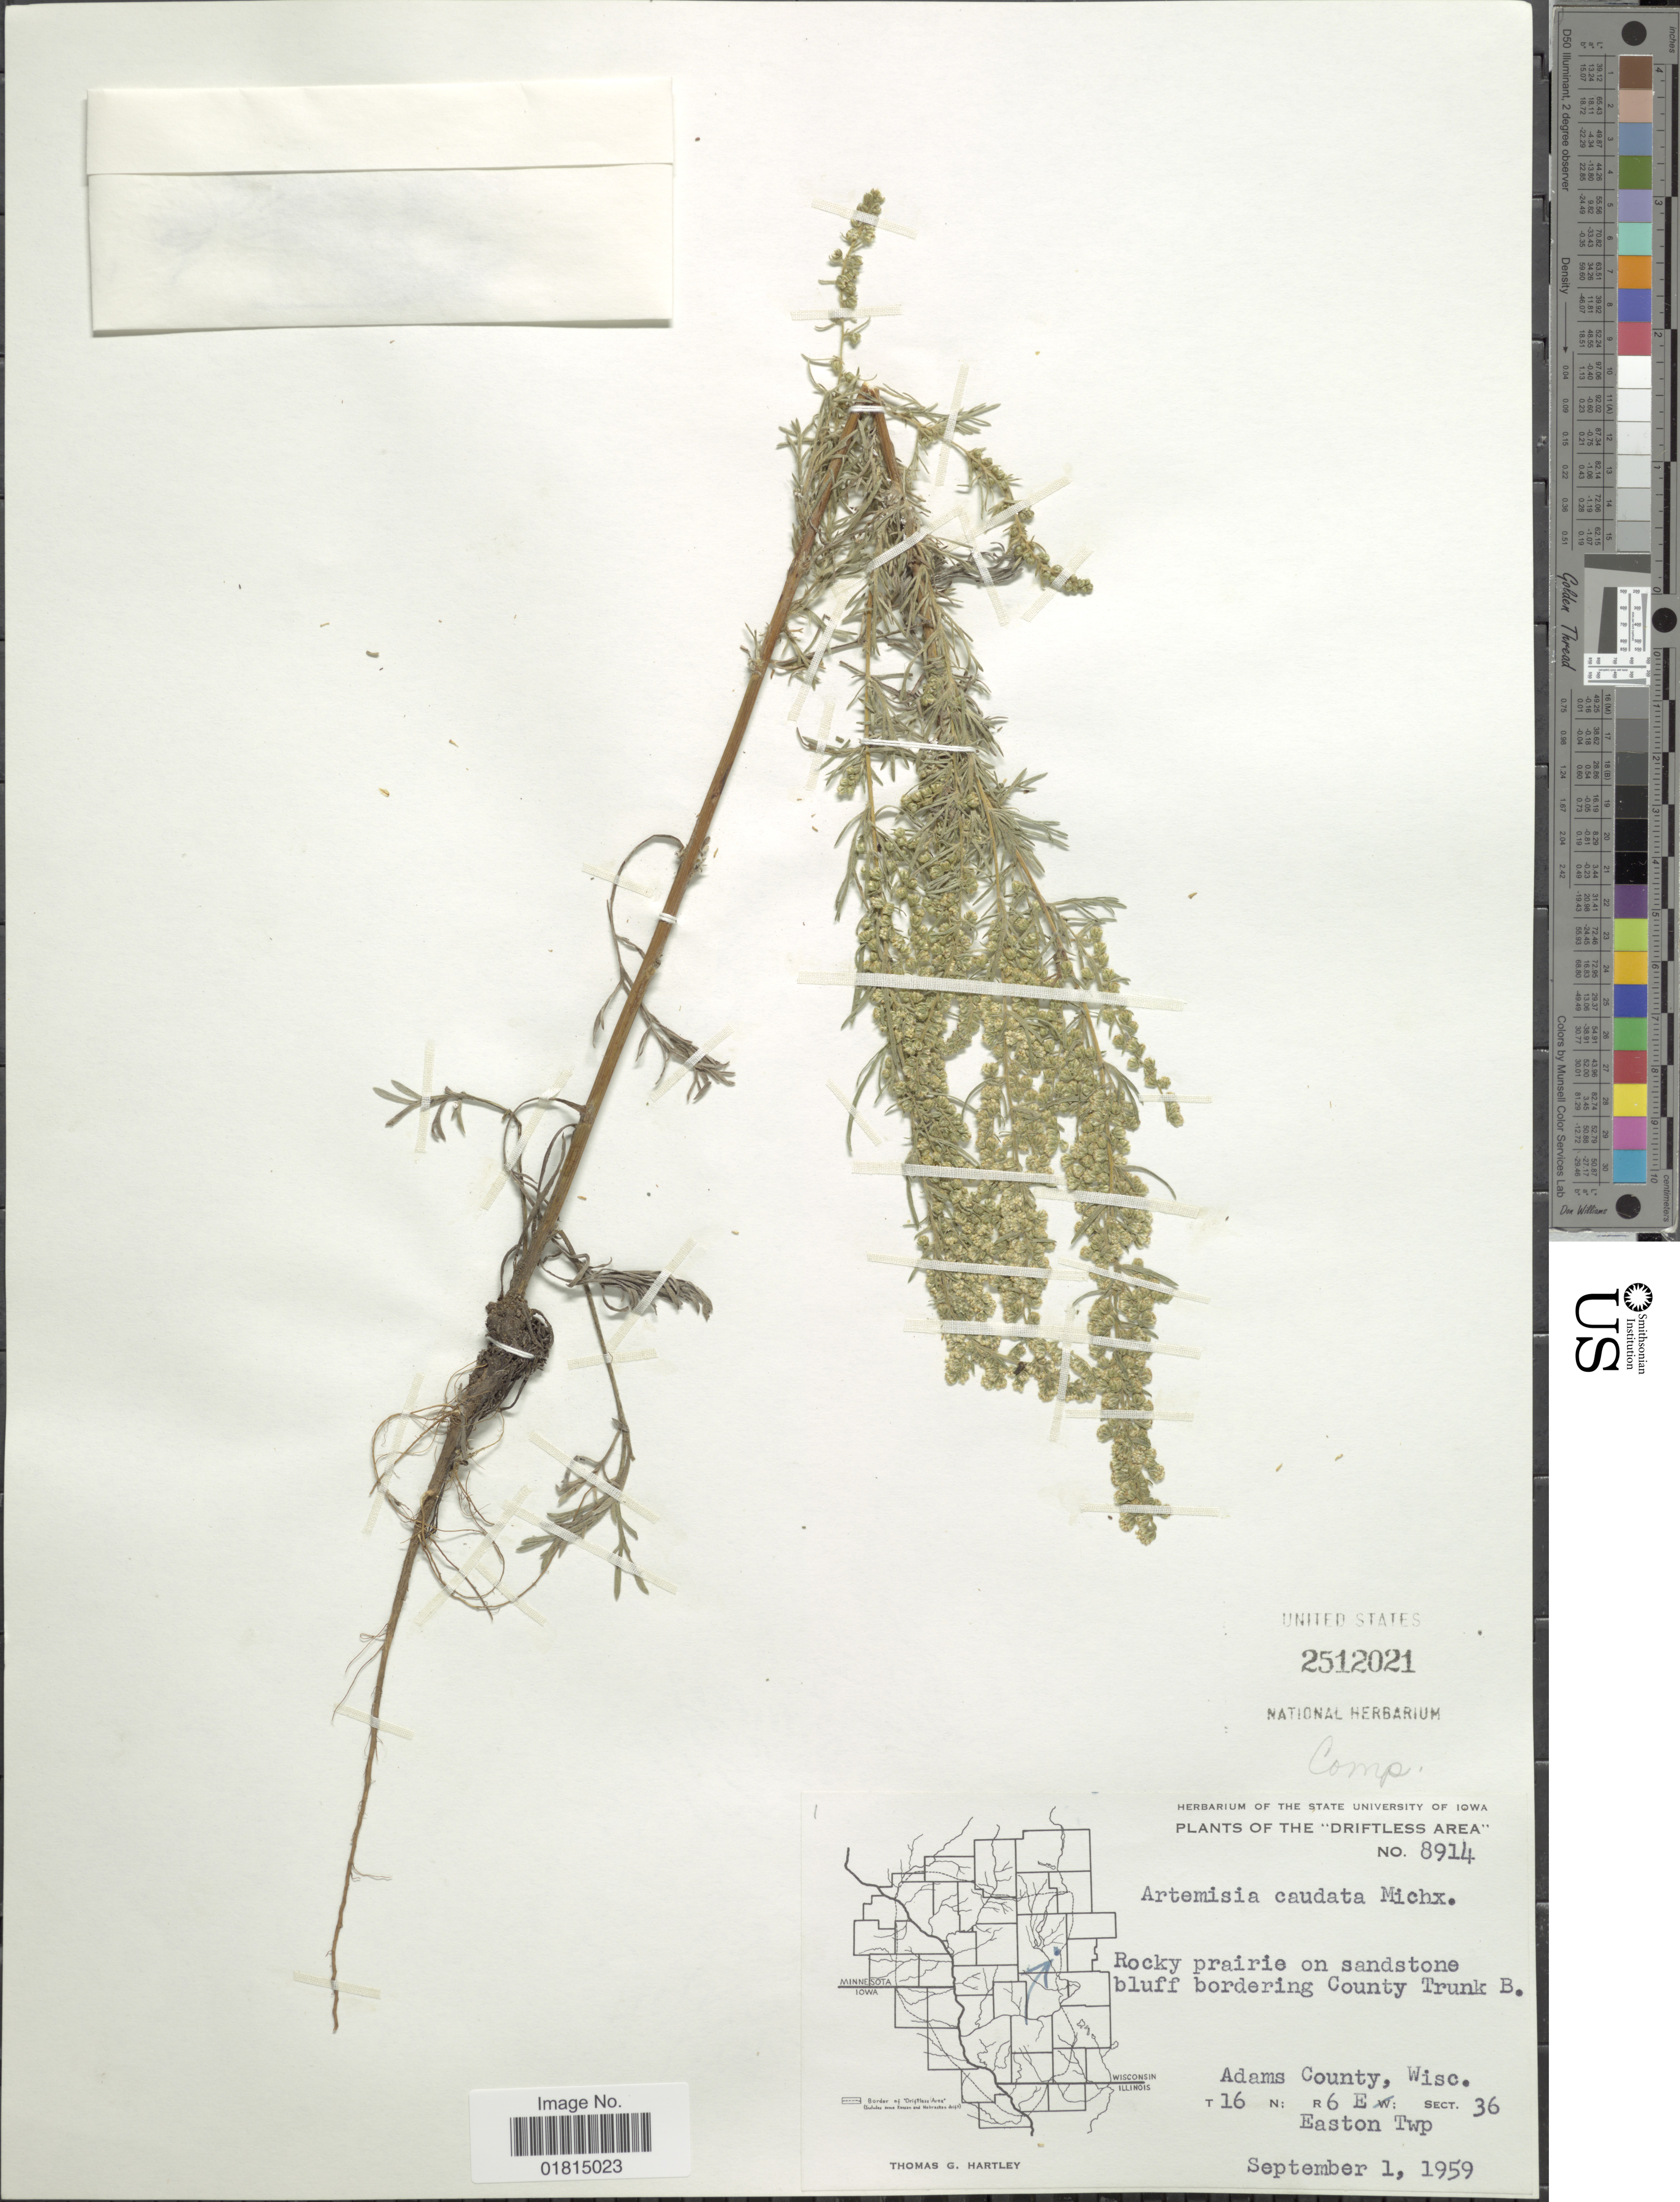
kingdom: Plantae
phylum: Tracheophyta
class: Magnoliopsida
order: Asterales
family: Asteraceae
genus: Artemisia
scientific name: Artemisia caudata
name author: Michx.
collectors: T. G. Hartley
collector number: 8914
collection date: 1959-09-01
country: United States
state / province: Wisconsin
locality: Driftless Area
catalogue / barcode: US 2512021